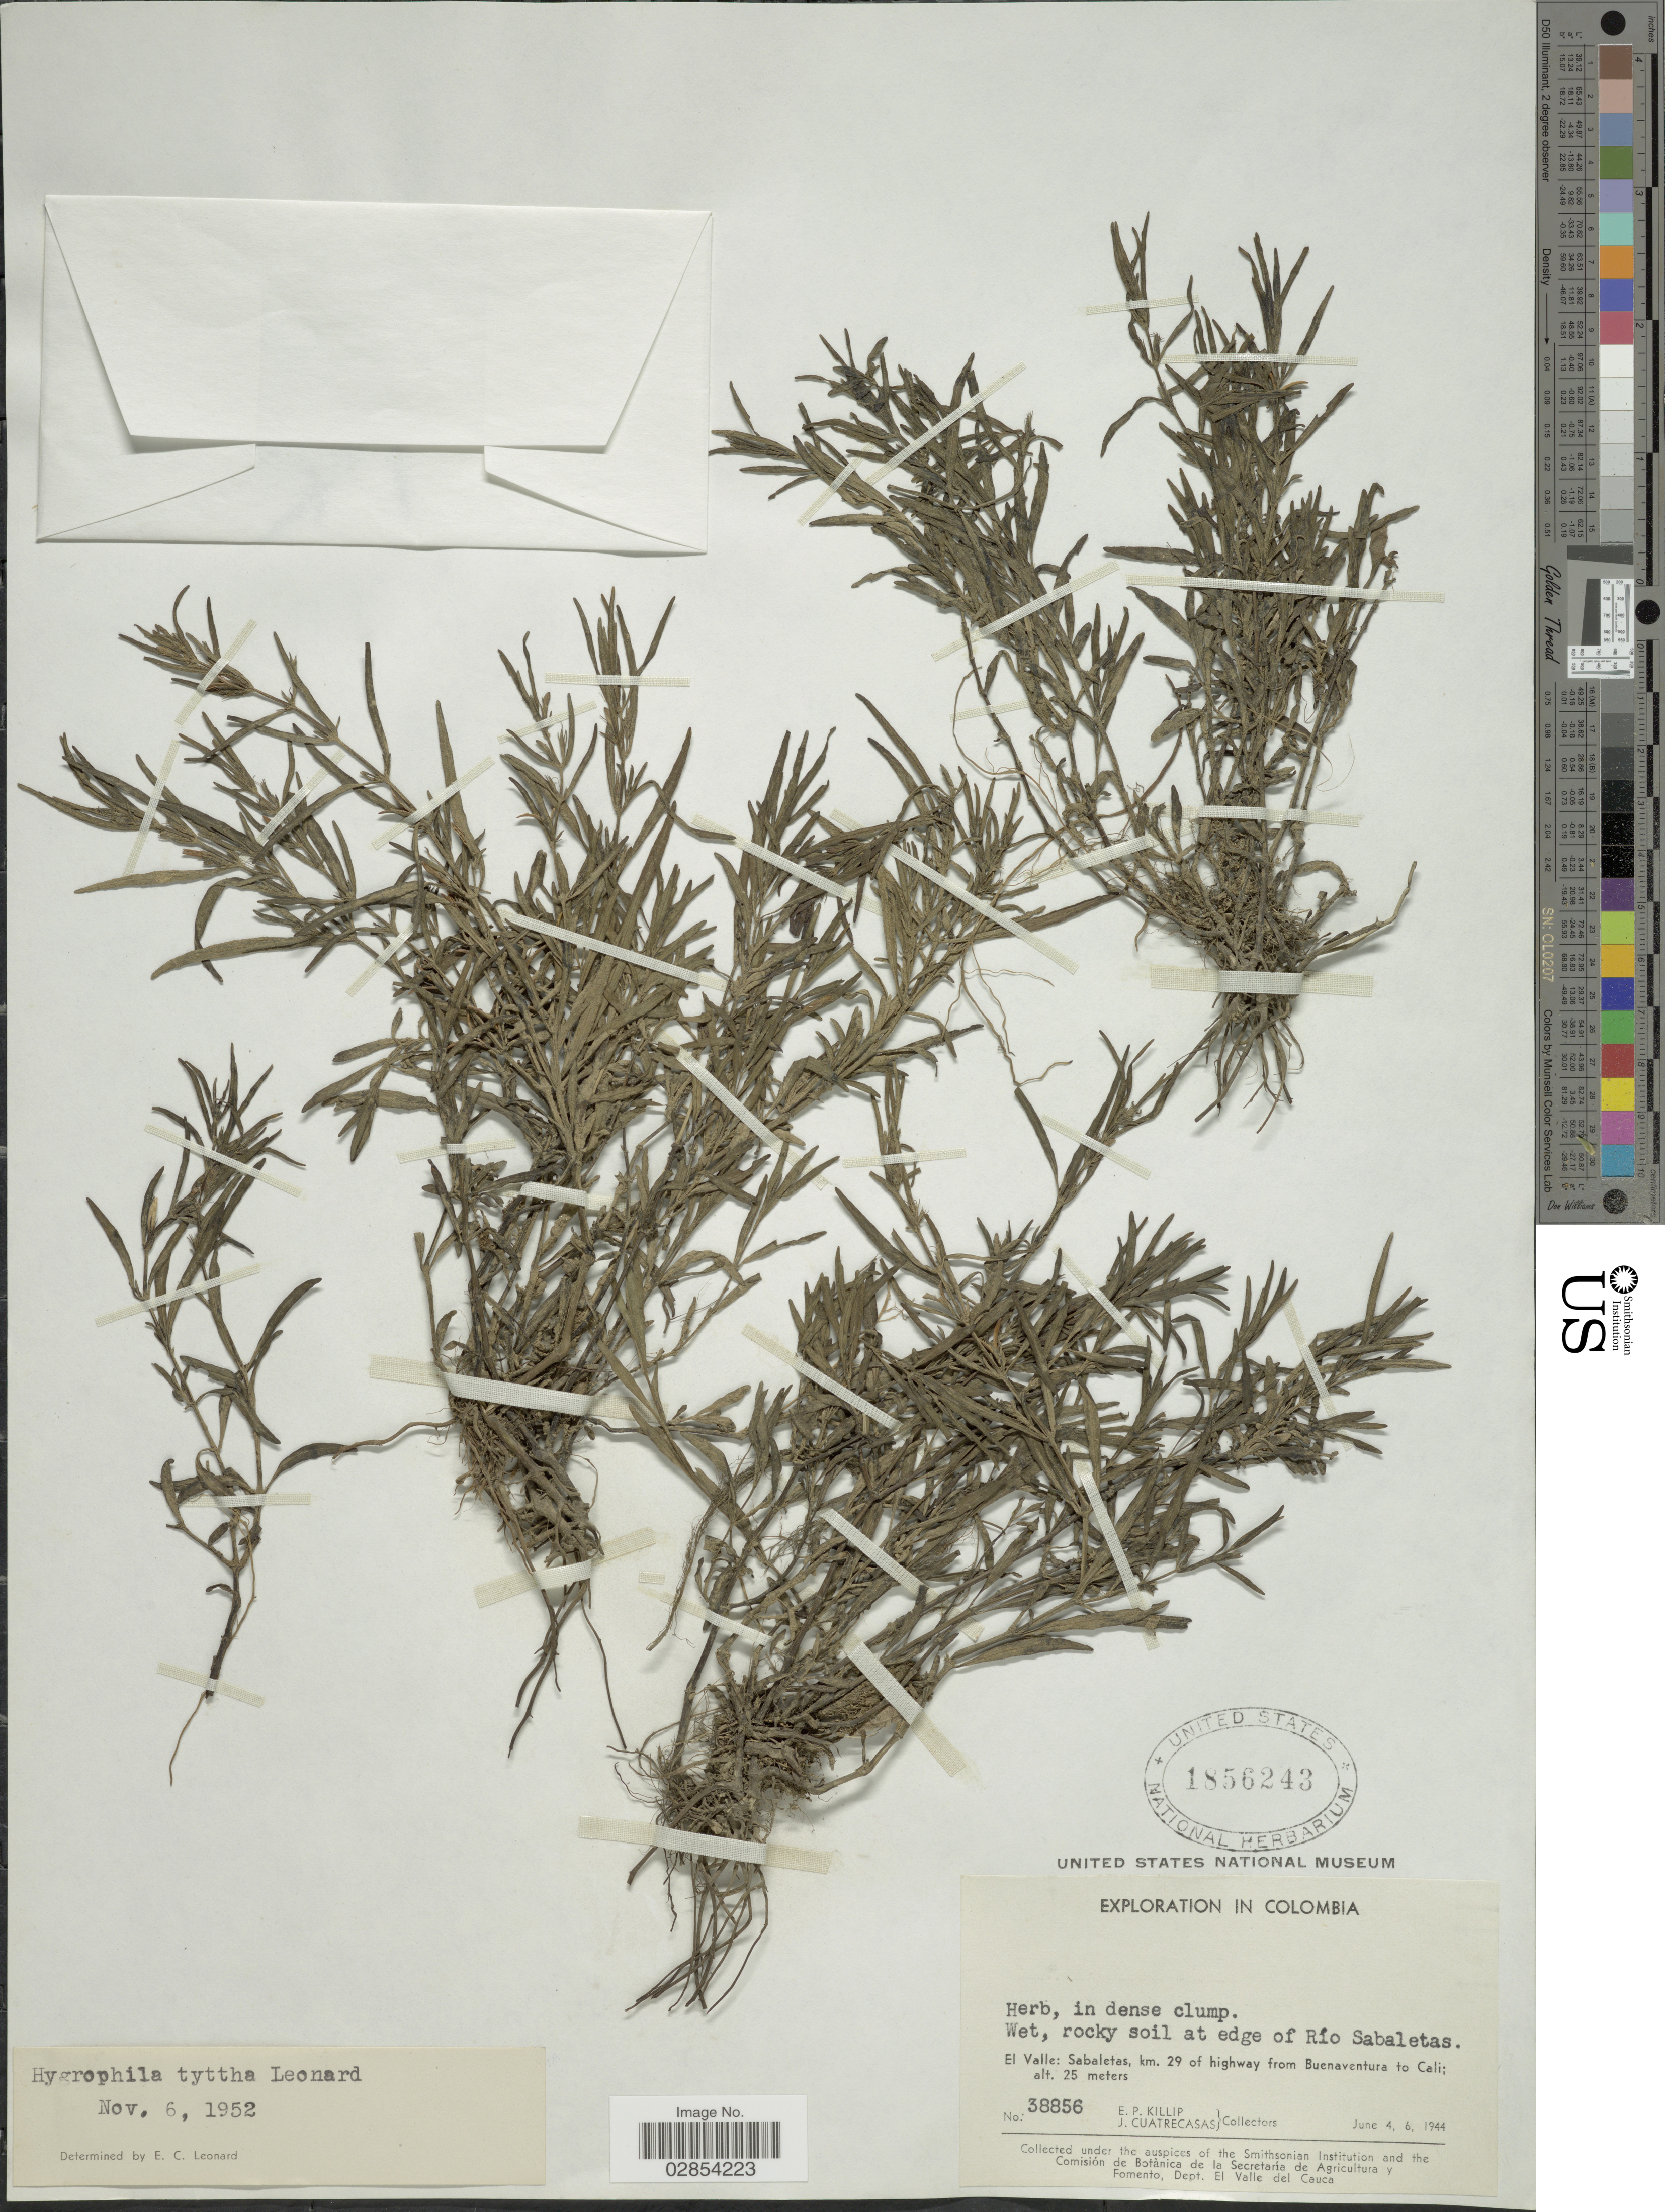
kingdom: Plantae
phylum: Tracheophyta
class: Magnoliopsida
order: Lamiales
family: Acanthaceae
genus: Hygrophila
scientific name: Hygrophila tyttha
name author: Leonard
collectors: E. P. Killip & J. Cuatrecasas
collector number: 38856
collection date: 1944-06-04/1944-06-06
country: Colombia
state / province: Valle del Cauca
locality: Wet, rocky soil at edge of Río Sabaletas. El Valle: Sabaletas, km. 29 of highway from Buenaventura to Cali.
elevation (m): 25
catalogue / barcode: US 1856243